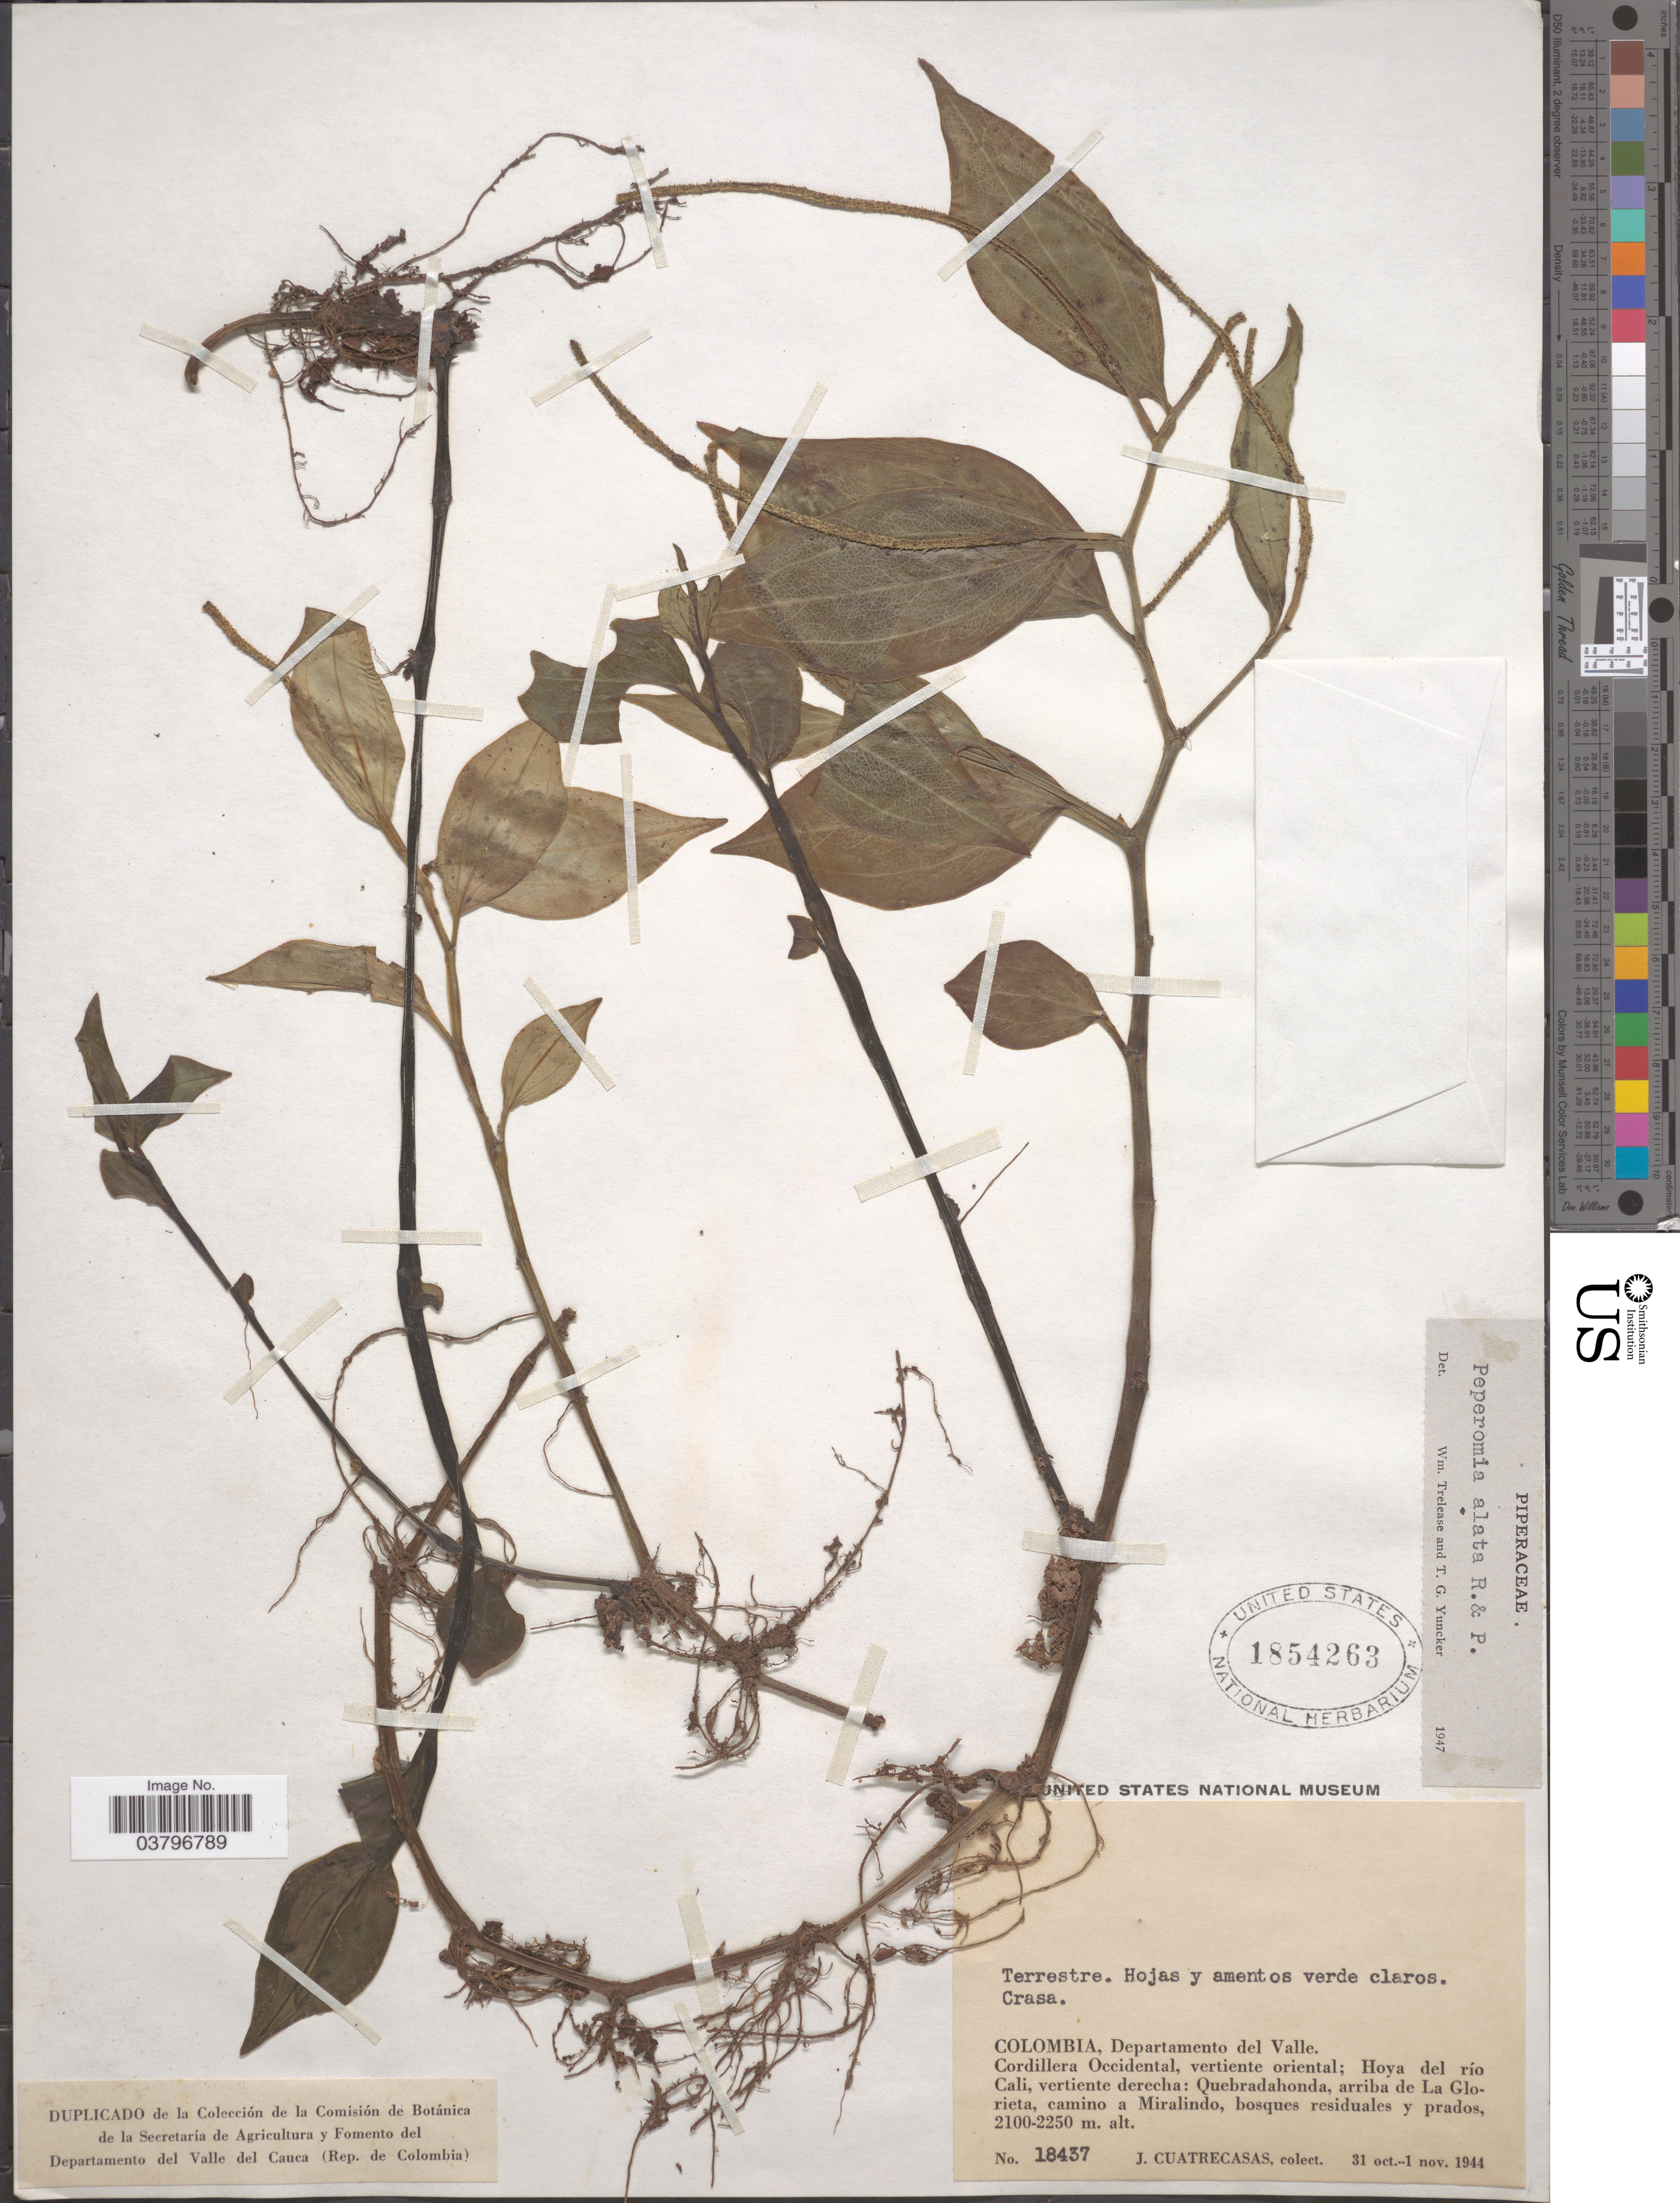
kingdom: Plantae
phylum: Tracheophyta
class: Magnoliopsida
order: Piperales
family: Piperaceae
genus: Peperomia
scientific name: Peperomia alata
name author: Ruiz & Pav.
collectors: J. Cuatrecasas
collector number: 18437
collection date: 1944-10-31/1944-11-01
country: Colombia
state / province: Valle del Cauca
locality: Departamento del Valle. Cordillera Occidental, vertiente oriental; Hoya del río Cali, vertiente derecha: Quebradahonda, arriba de La Glorieta, camino a Miralindo.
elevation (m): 2100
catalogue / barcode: US 1854263